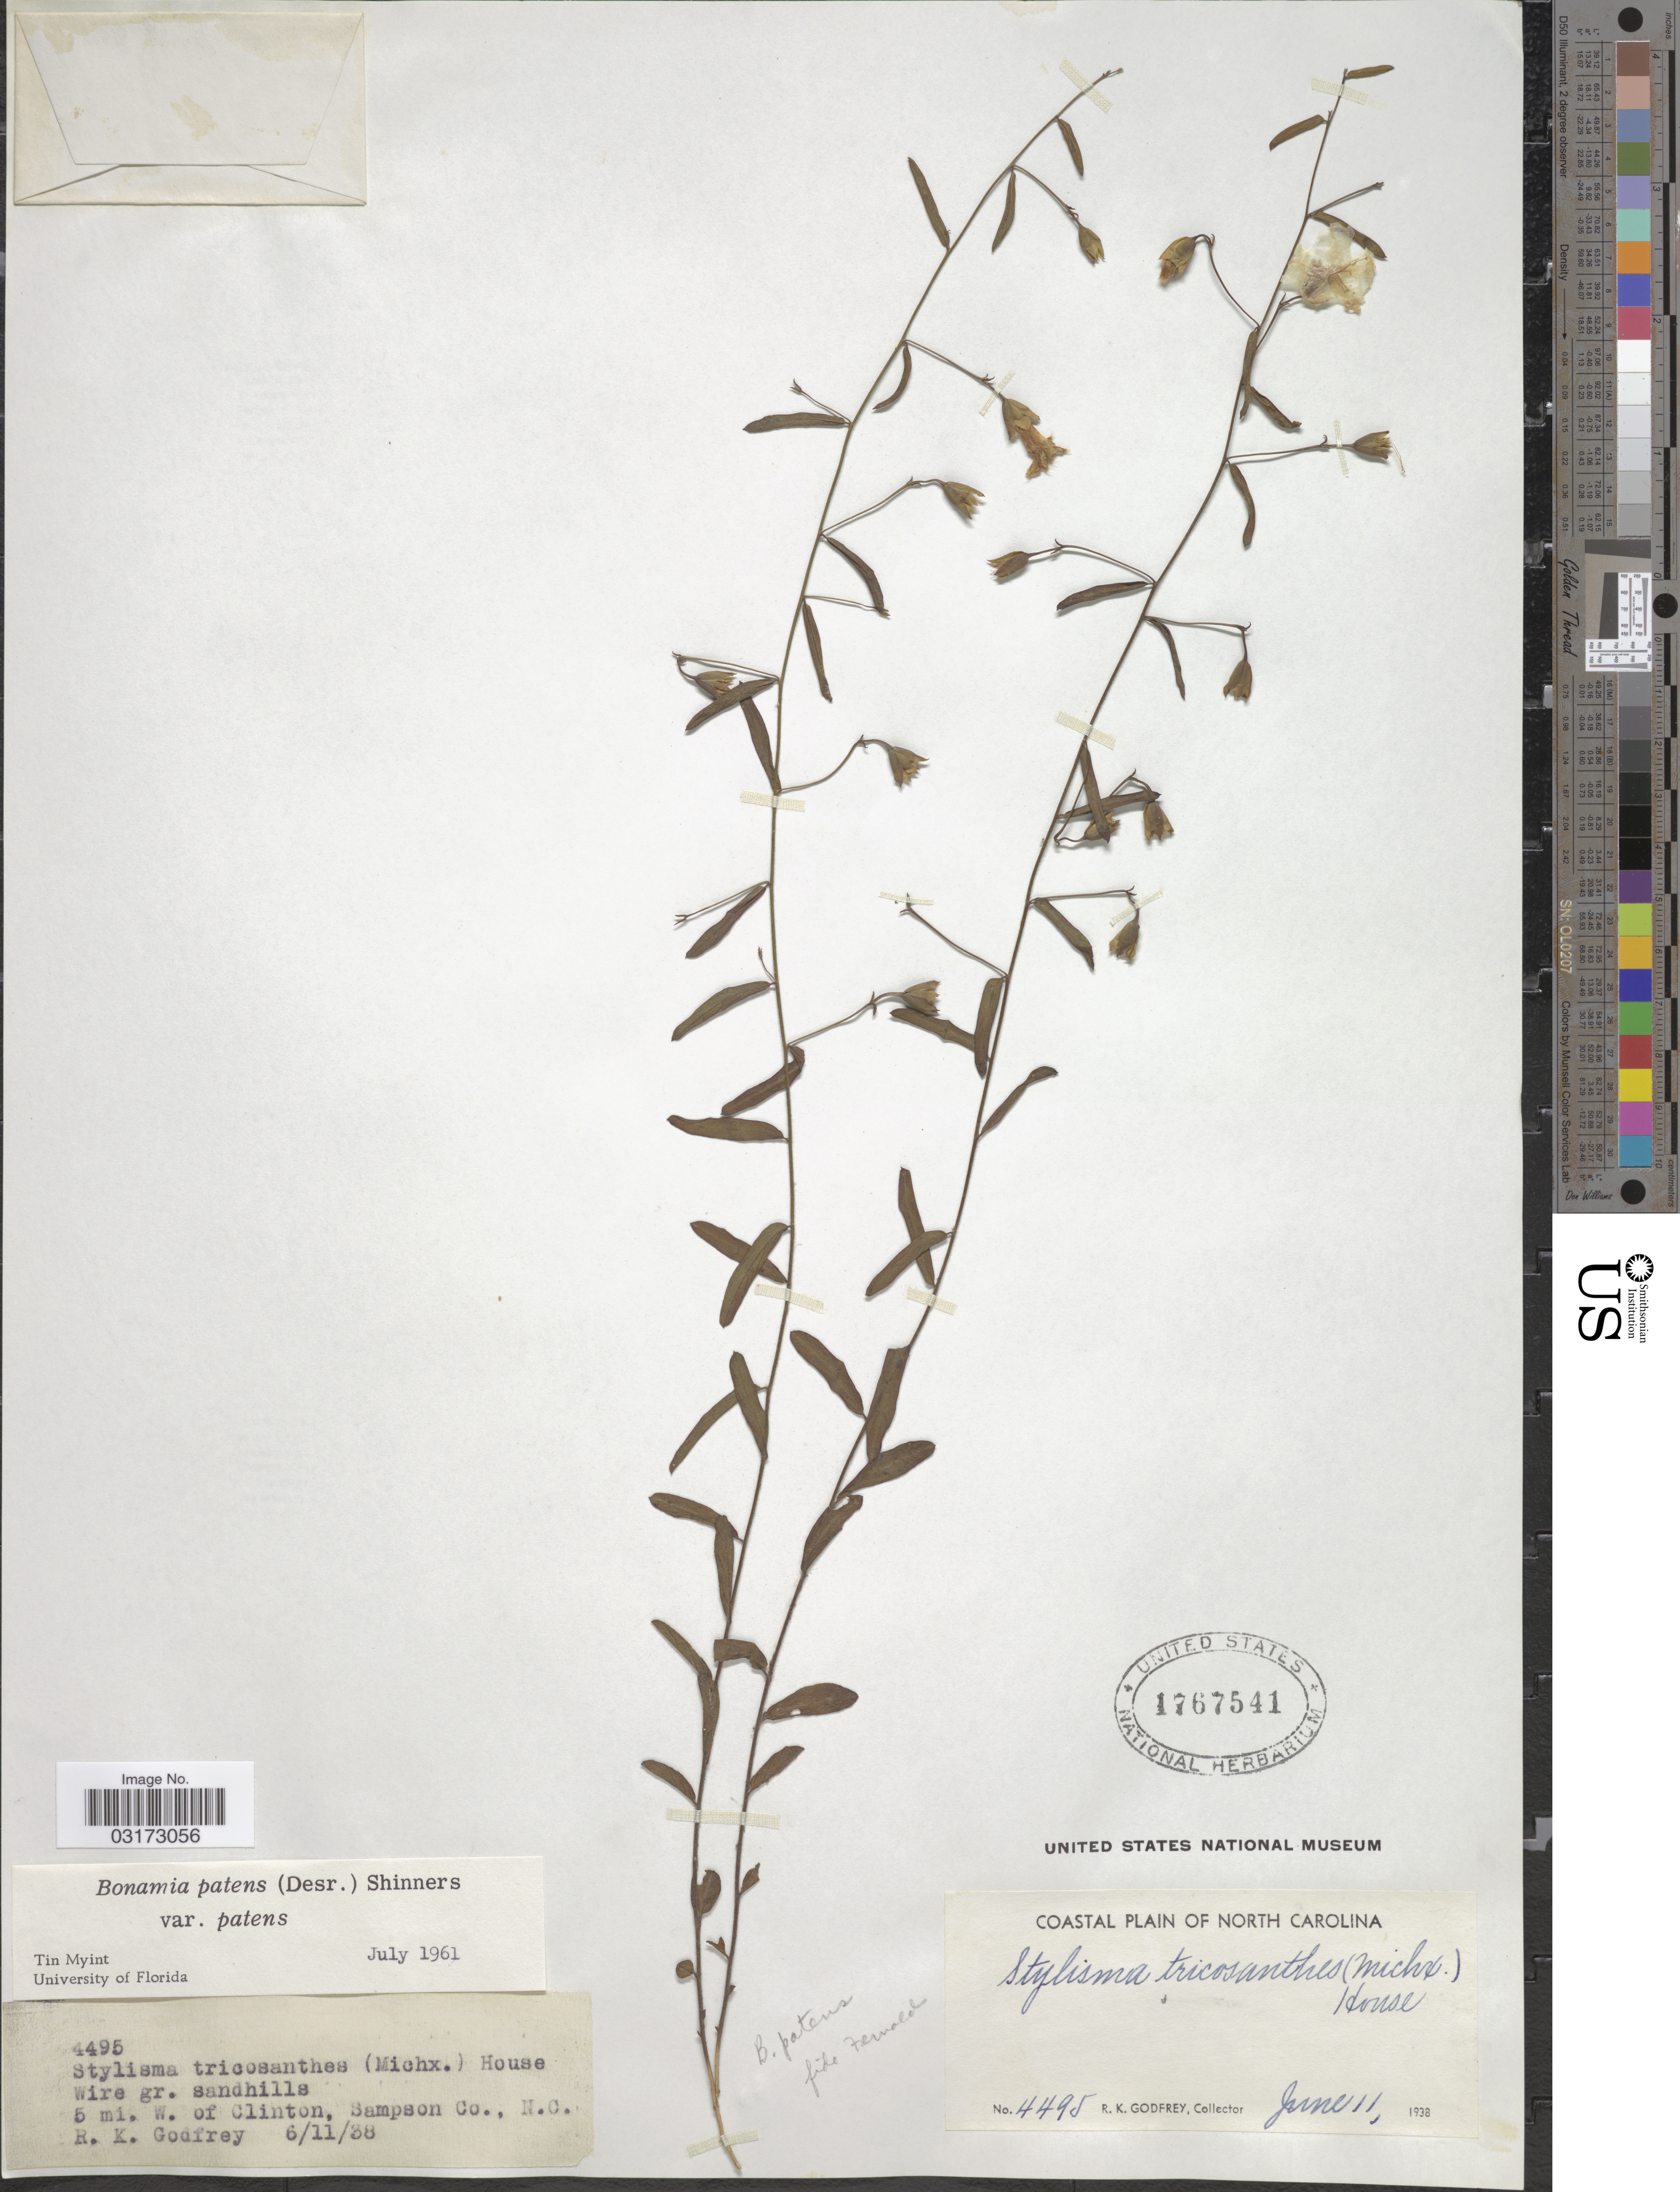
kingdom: Plantae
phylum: Tracheophyta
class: Magnoliopsida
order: Solanales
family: Convolvulaceae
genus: Stylisma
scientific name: Stylisma patens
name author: (Desr.) Myint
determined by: Strong, Mark T., (BOT), Smithsonian Institution - National Museum of Natural History (UNITED STATES)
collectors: R. K. Godfrey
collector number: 4495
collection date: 1938-06-11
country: United States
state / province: North Carolina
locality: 5 mi. W. of Clinton, Sampson Co., N. C. Coastal Plain of North Carolina.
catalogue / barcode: US 1767541